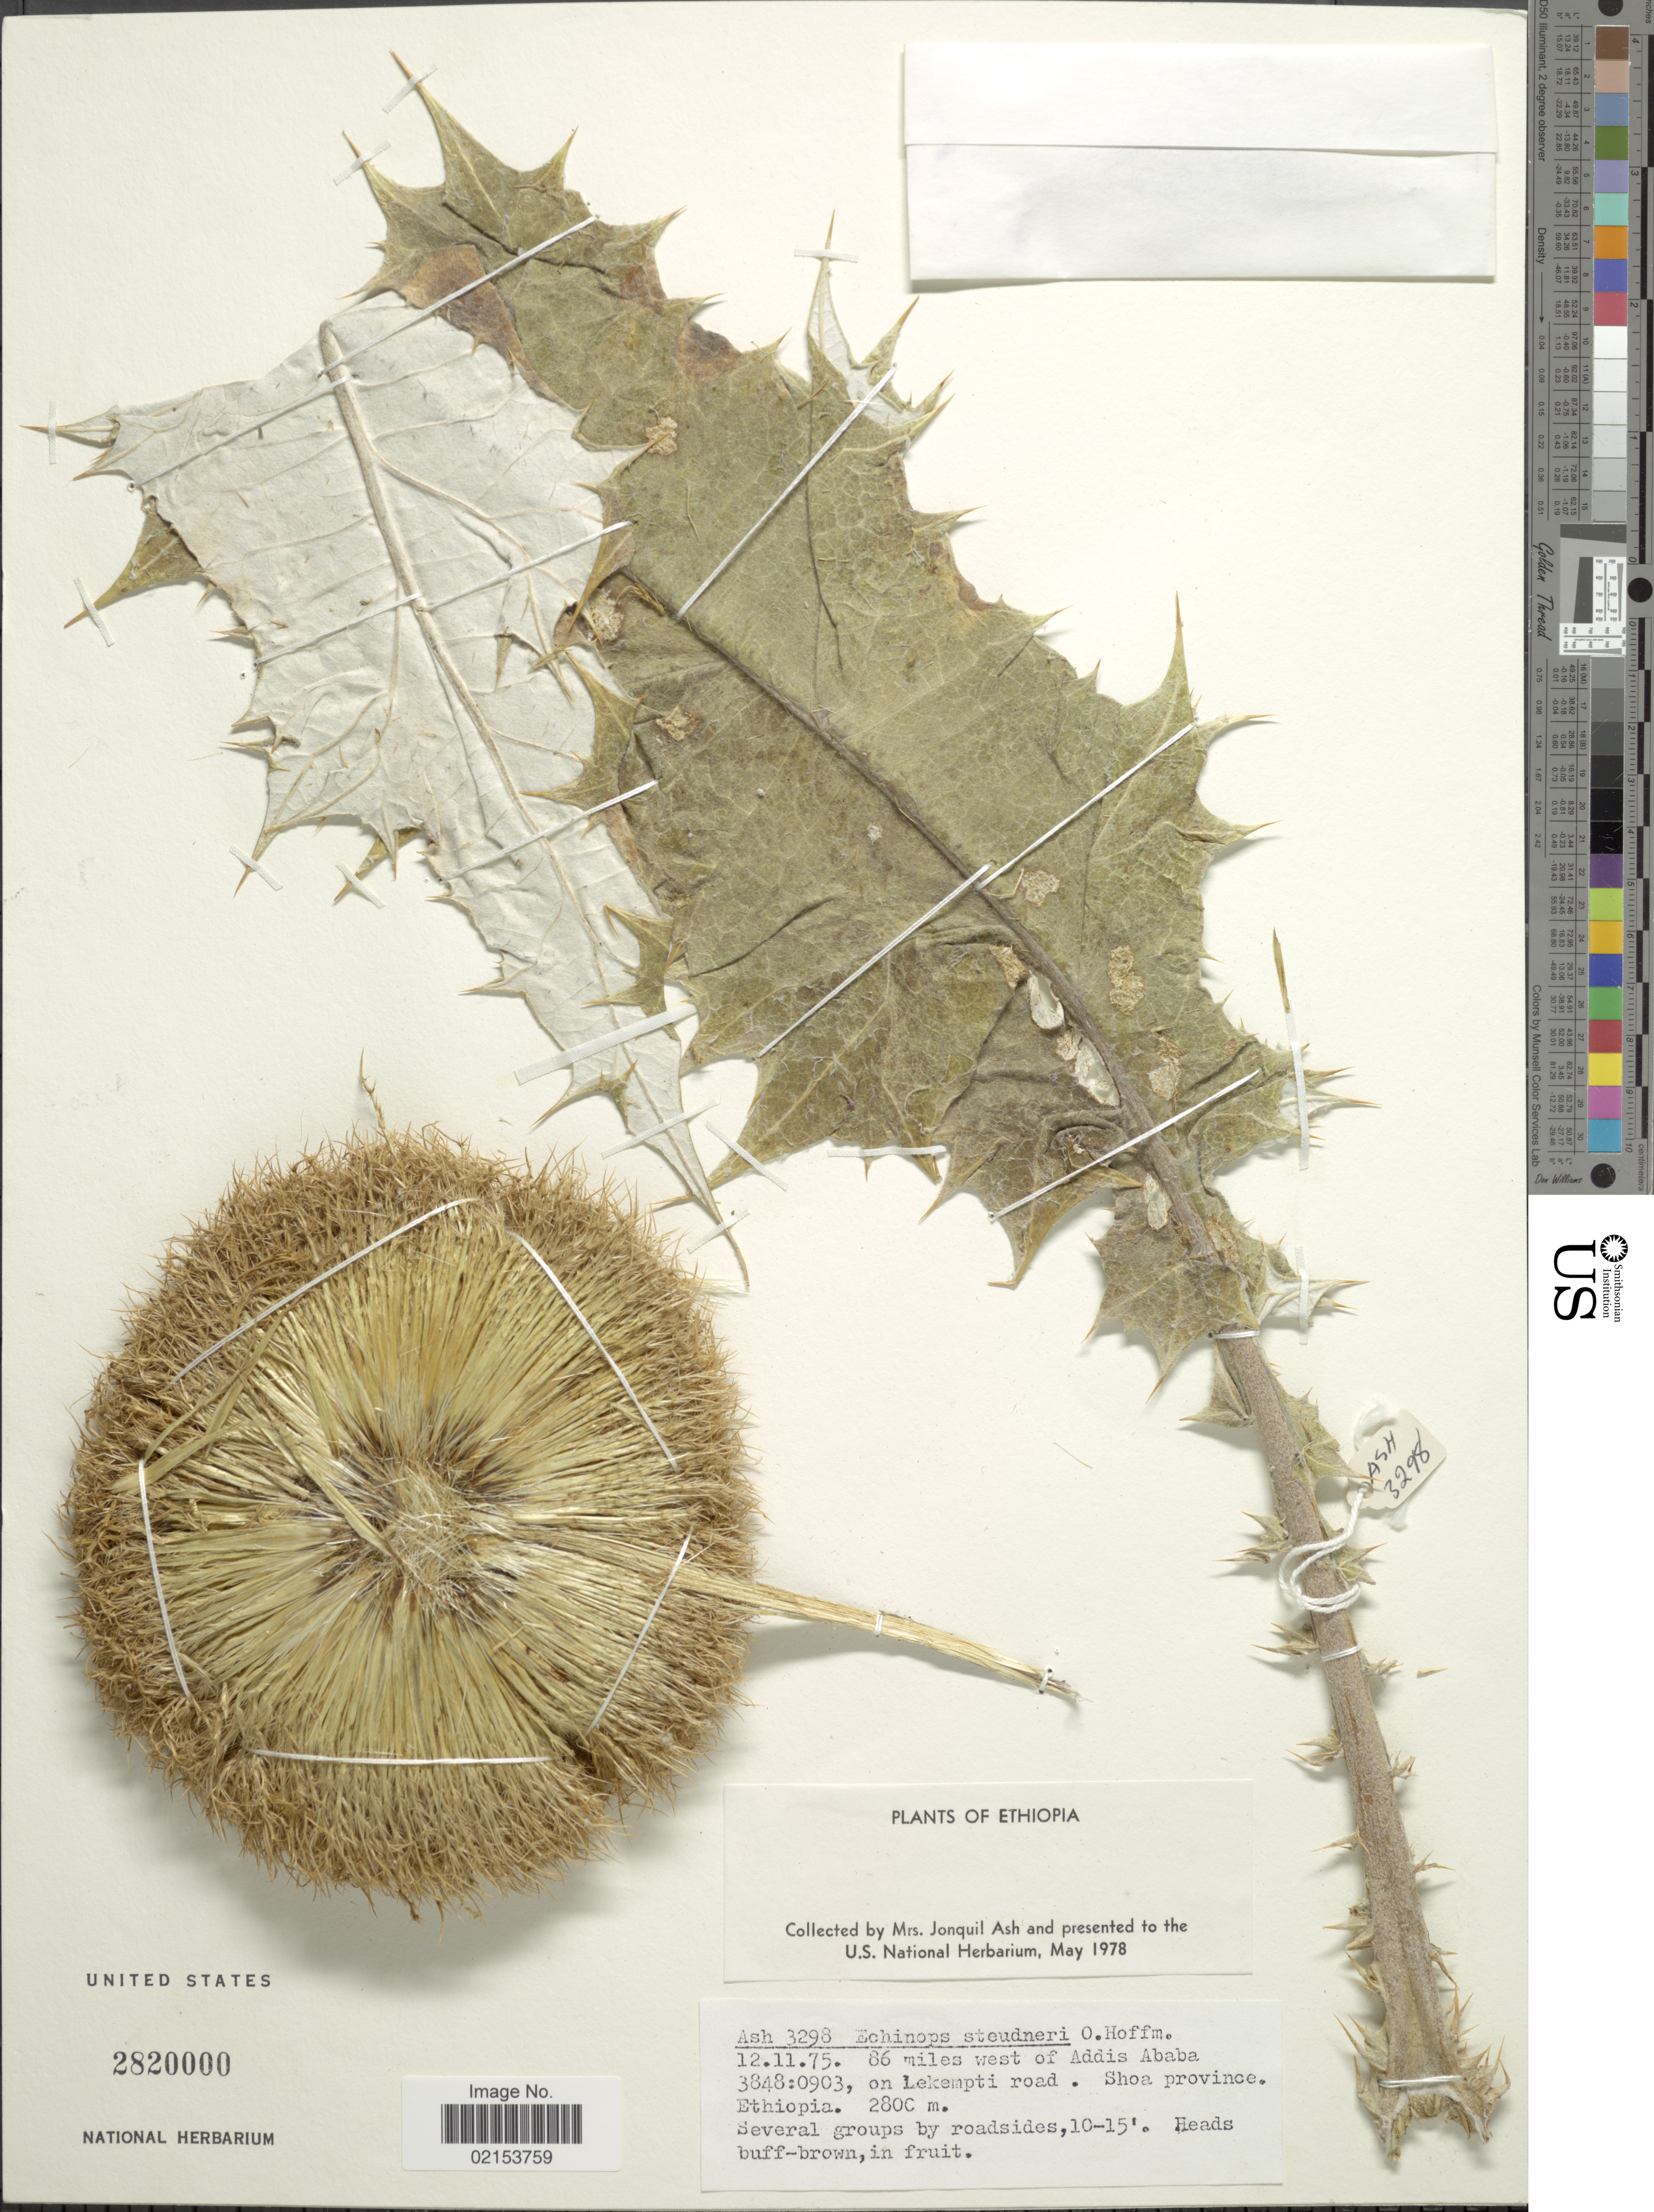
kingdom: Plantae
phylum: Tracheophyta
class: Magnoliopsida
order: Asterales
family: Asteraceae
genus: Echinops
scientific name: Echinops steudneri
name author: O. Hoffm.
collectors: J. Ash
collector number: ASh 3298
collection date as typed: Transcribed d/m/y: 12/11/75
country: Ethiopia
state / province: Addis Ababa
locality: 86 miles west of Addis Ababa, on Lekempti road. Shoa Province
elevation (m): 2800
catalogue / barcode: US 2820000